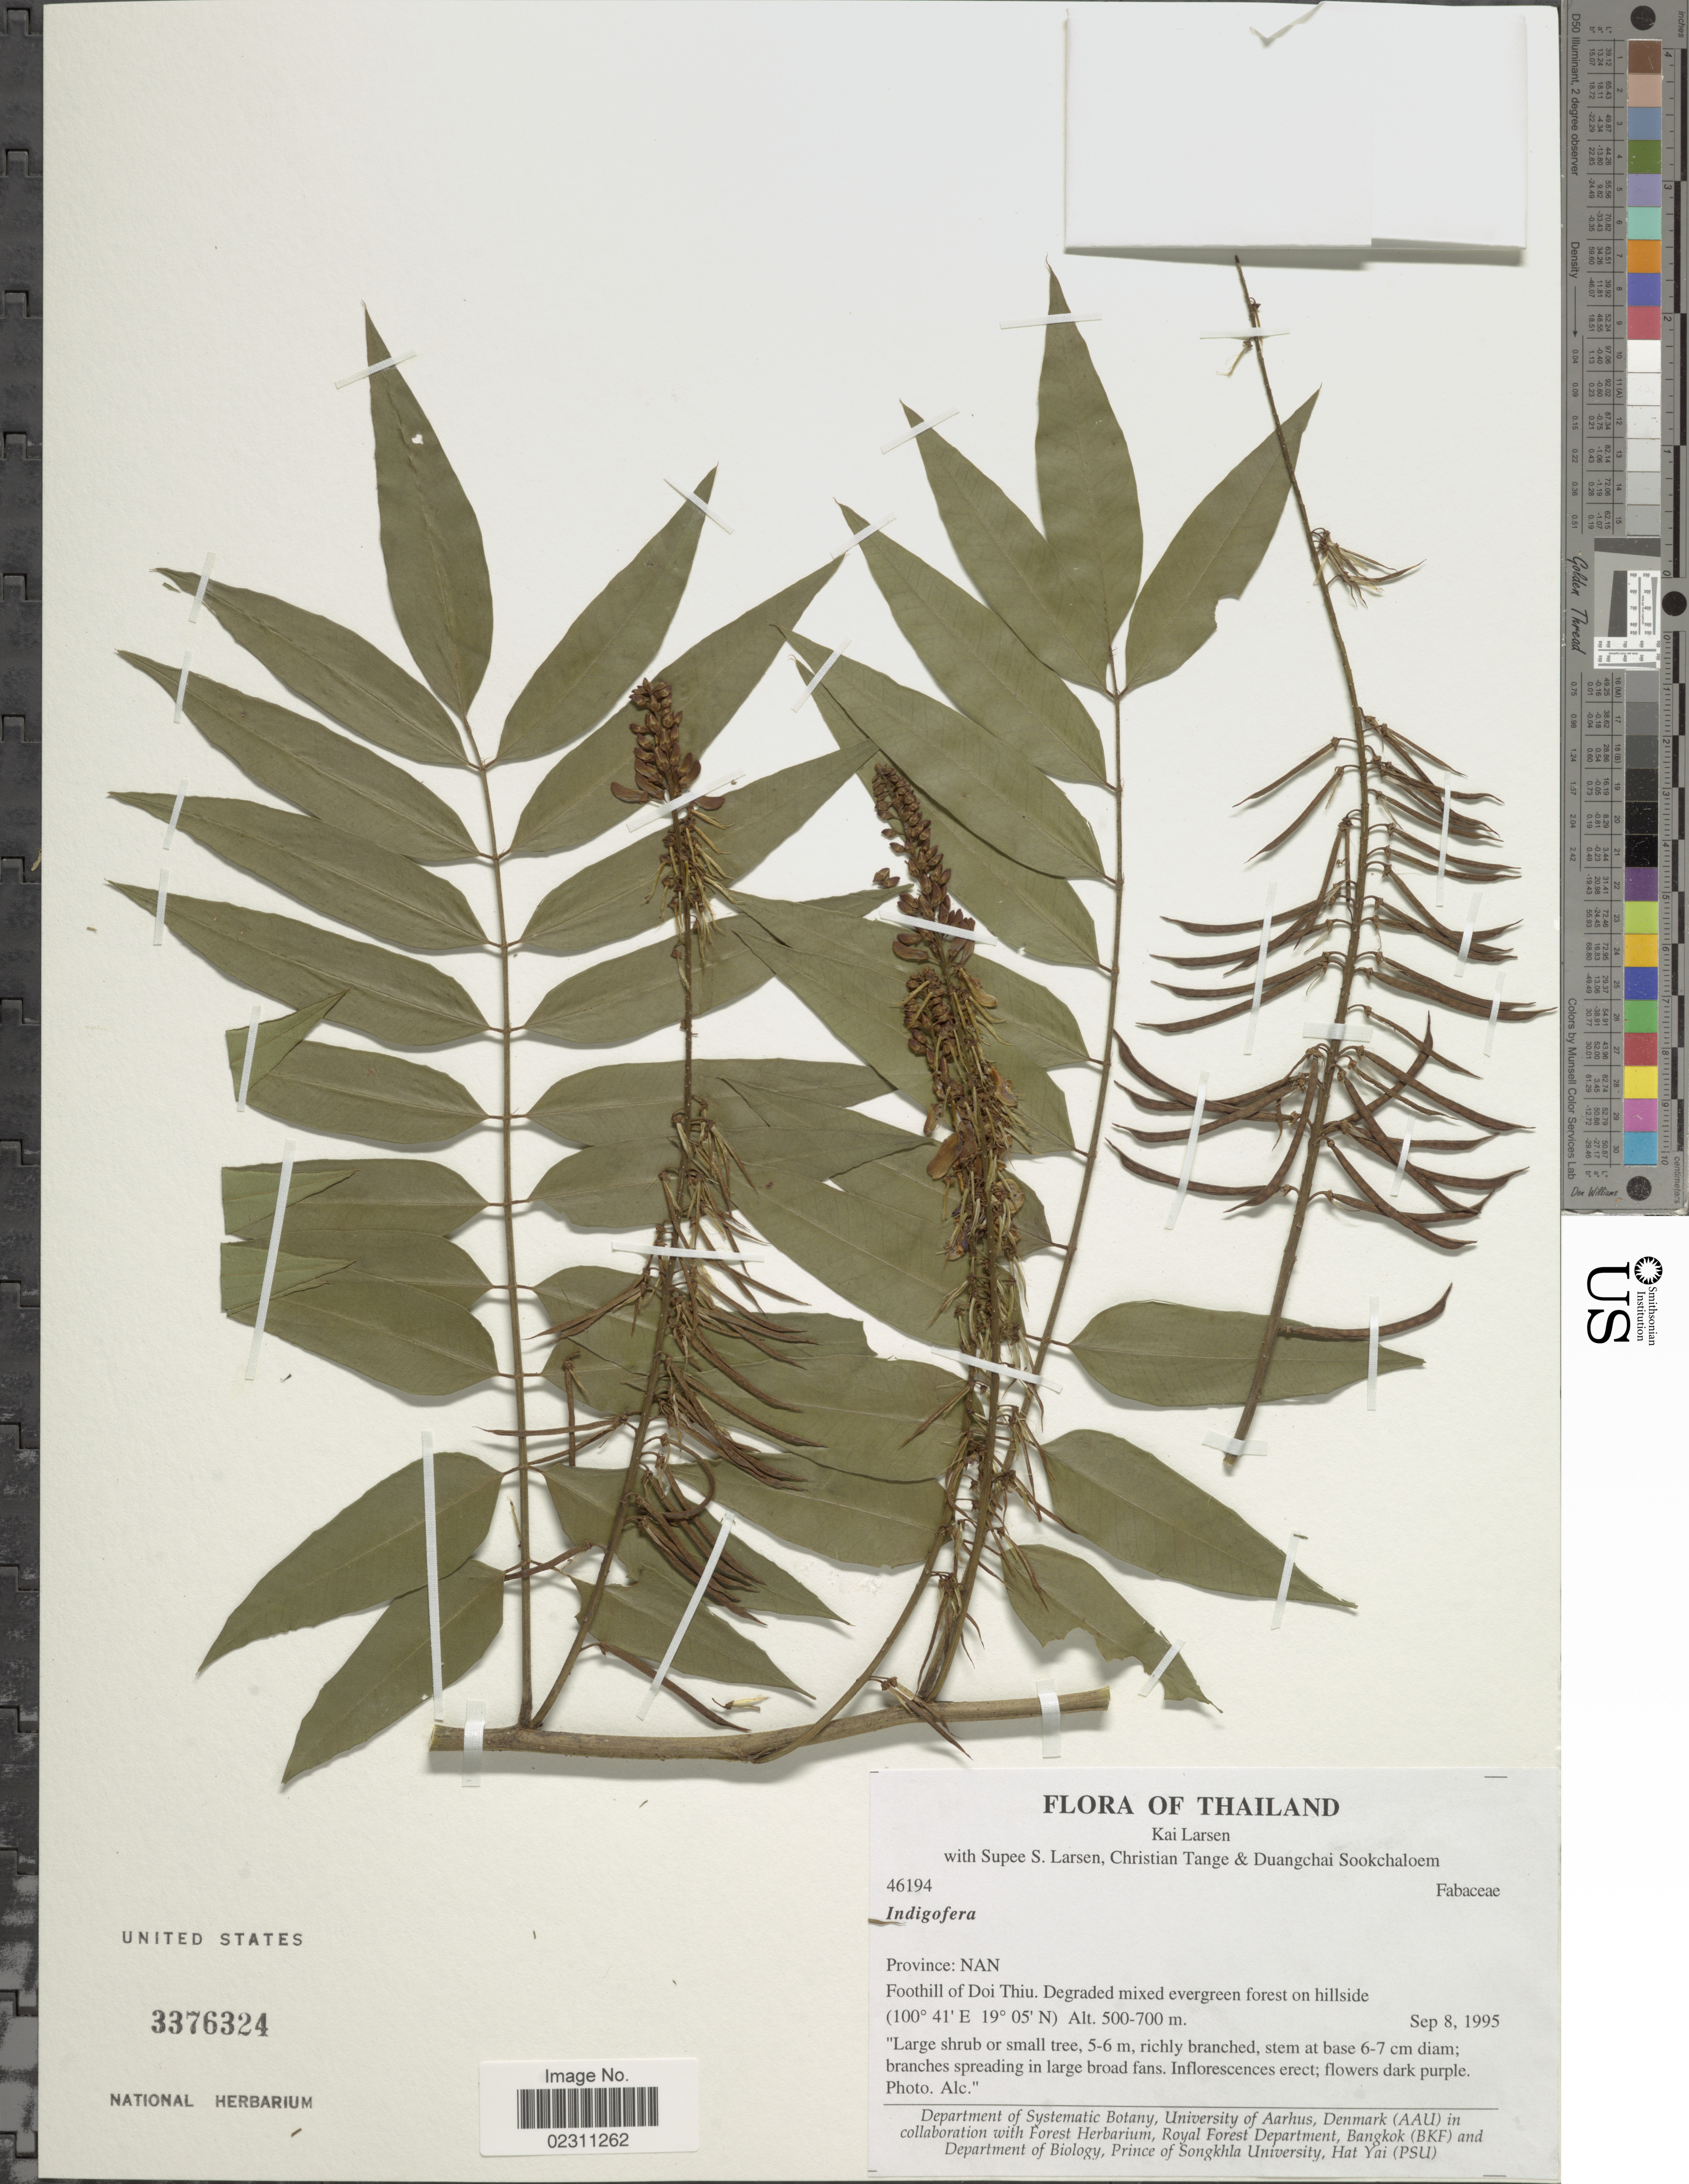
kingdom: Plantae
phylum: Tracheophyta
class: Magnoliopsida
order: Fabales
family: Fabaceae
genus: Indigofera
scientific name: Indigofera sp.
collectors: K. Larsen, S. Larsen, C. Tange & D. Sookchaloem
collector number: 46194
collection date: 1995-09-08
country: Thailand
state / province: Nan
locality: Province: Nan. Foothill of Doi Thiu.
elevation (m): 500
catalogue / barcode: US 3376324